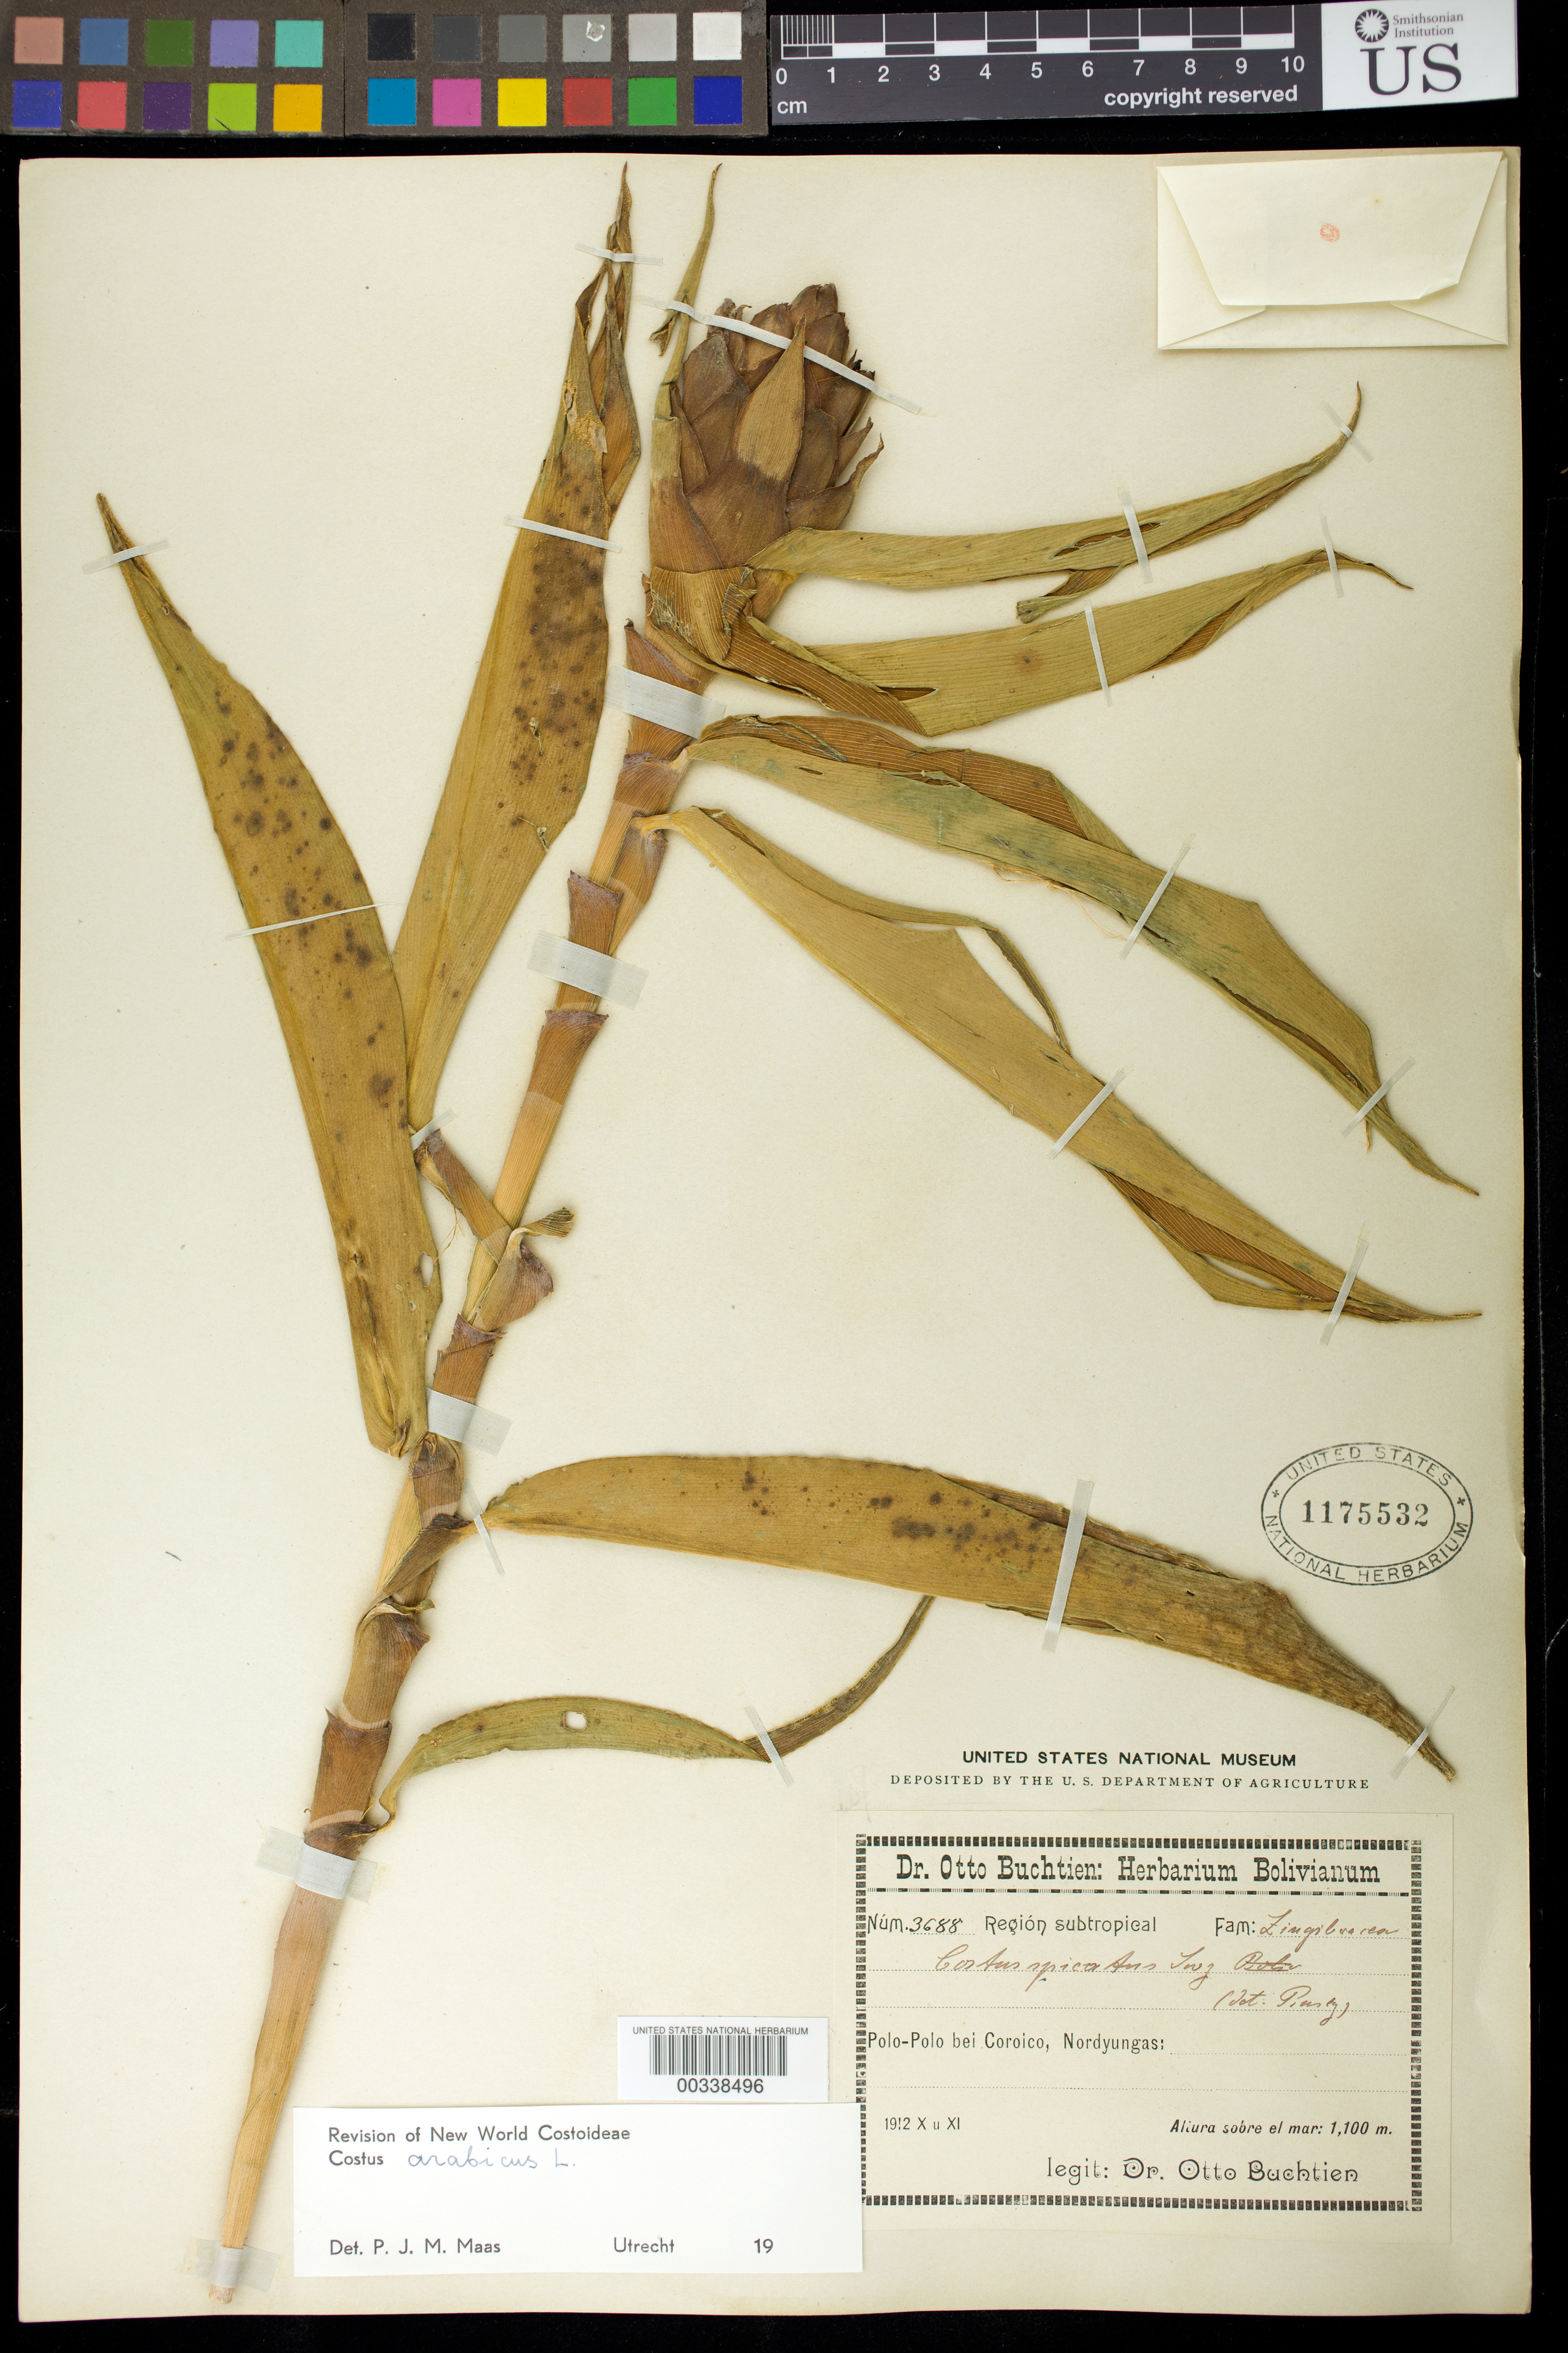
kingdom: Plantae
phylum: Tracheophyta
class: Liliopsida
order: Zingiberales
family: Costaceae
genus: Costus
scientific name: Costus arabicus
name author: L.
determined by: Maas, Paul J. M.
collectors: O. Buchtien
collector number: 3688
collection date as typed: Oct 1912 or -- Nov 1912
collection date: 1912-10 or 1912-11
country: Bolivia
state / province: La Paz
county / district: Nor Yungas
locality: Polo-Polo bei Coroico, Nord Yungas.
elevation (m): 1100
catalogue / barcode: US 1175532